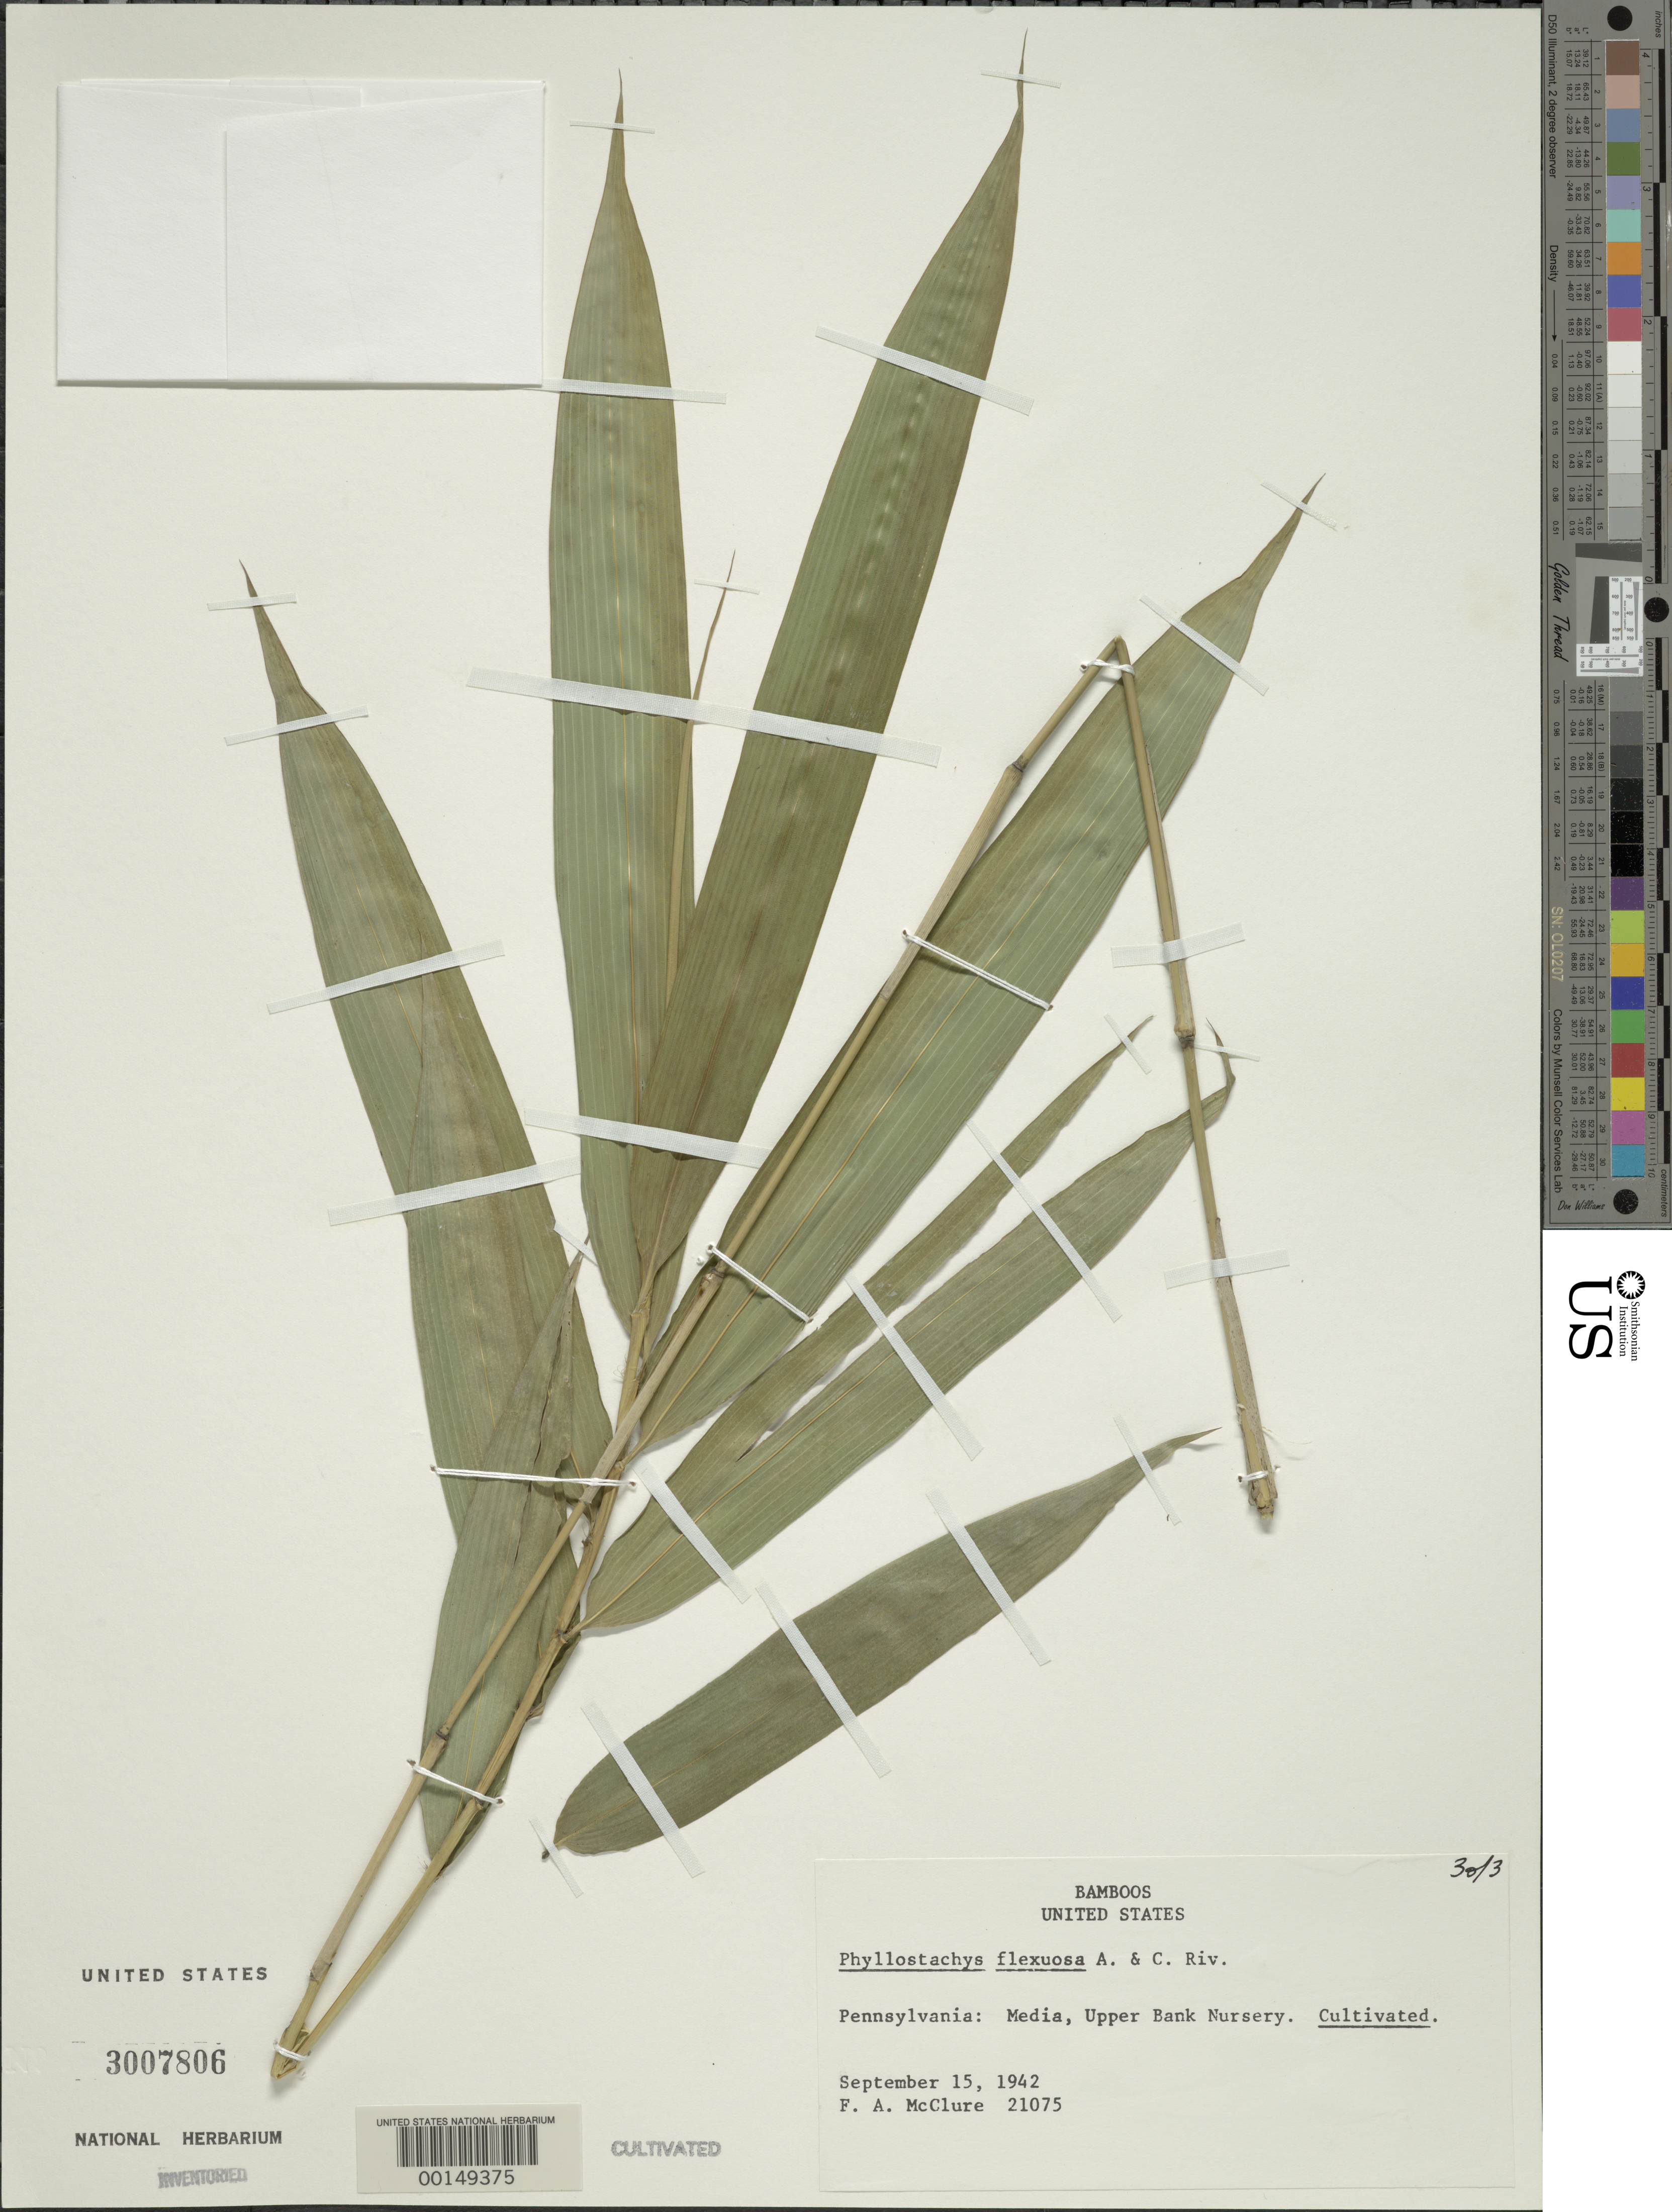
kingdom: Plantae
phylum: Tracheophyta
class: Liliopsida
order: Poales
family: Poaceae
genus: Phyllostachys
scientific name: Phyllostachys flexuosa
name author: Rivière & C. Rivière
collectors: F. A. McClure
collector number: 21075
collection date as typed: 15 Sep 1942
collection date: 1942-09-15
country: United States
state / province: Pennsylvania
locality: Media, upper bank nursery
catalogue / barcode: US 3007806